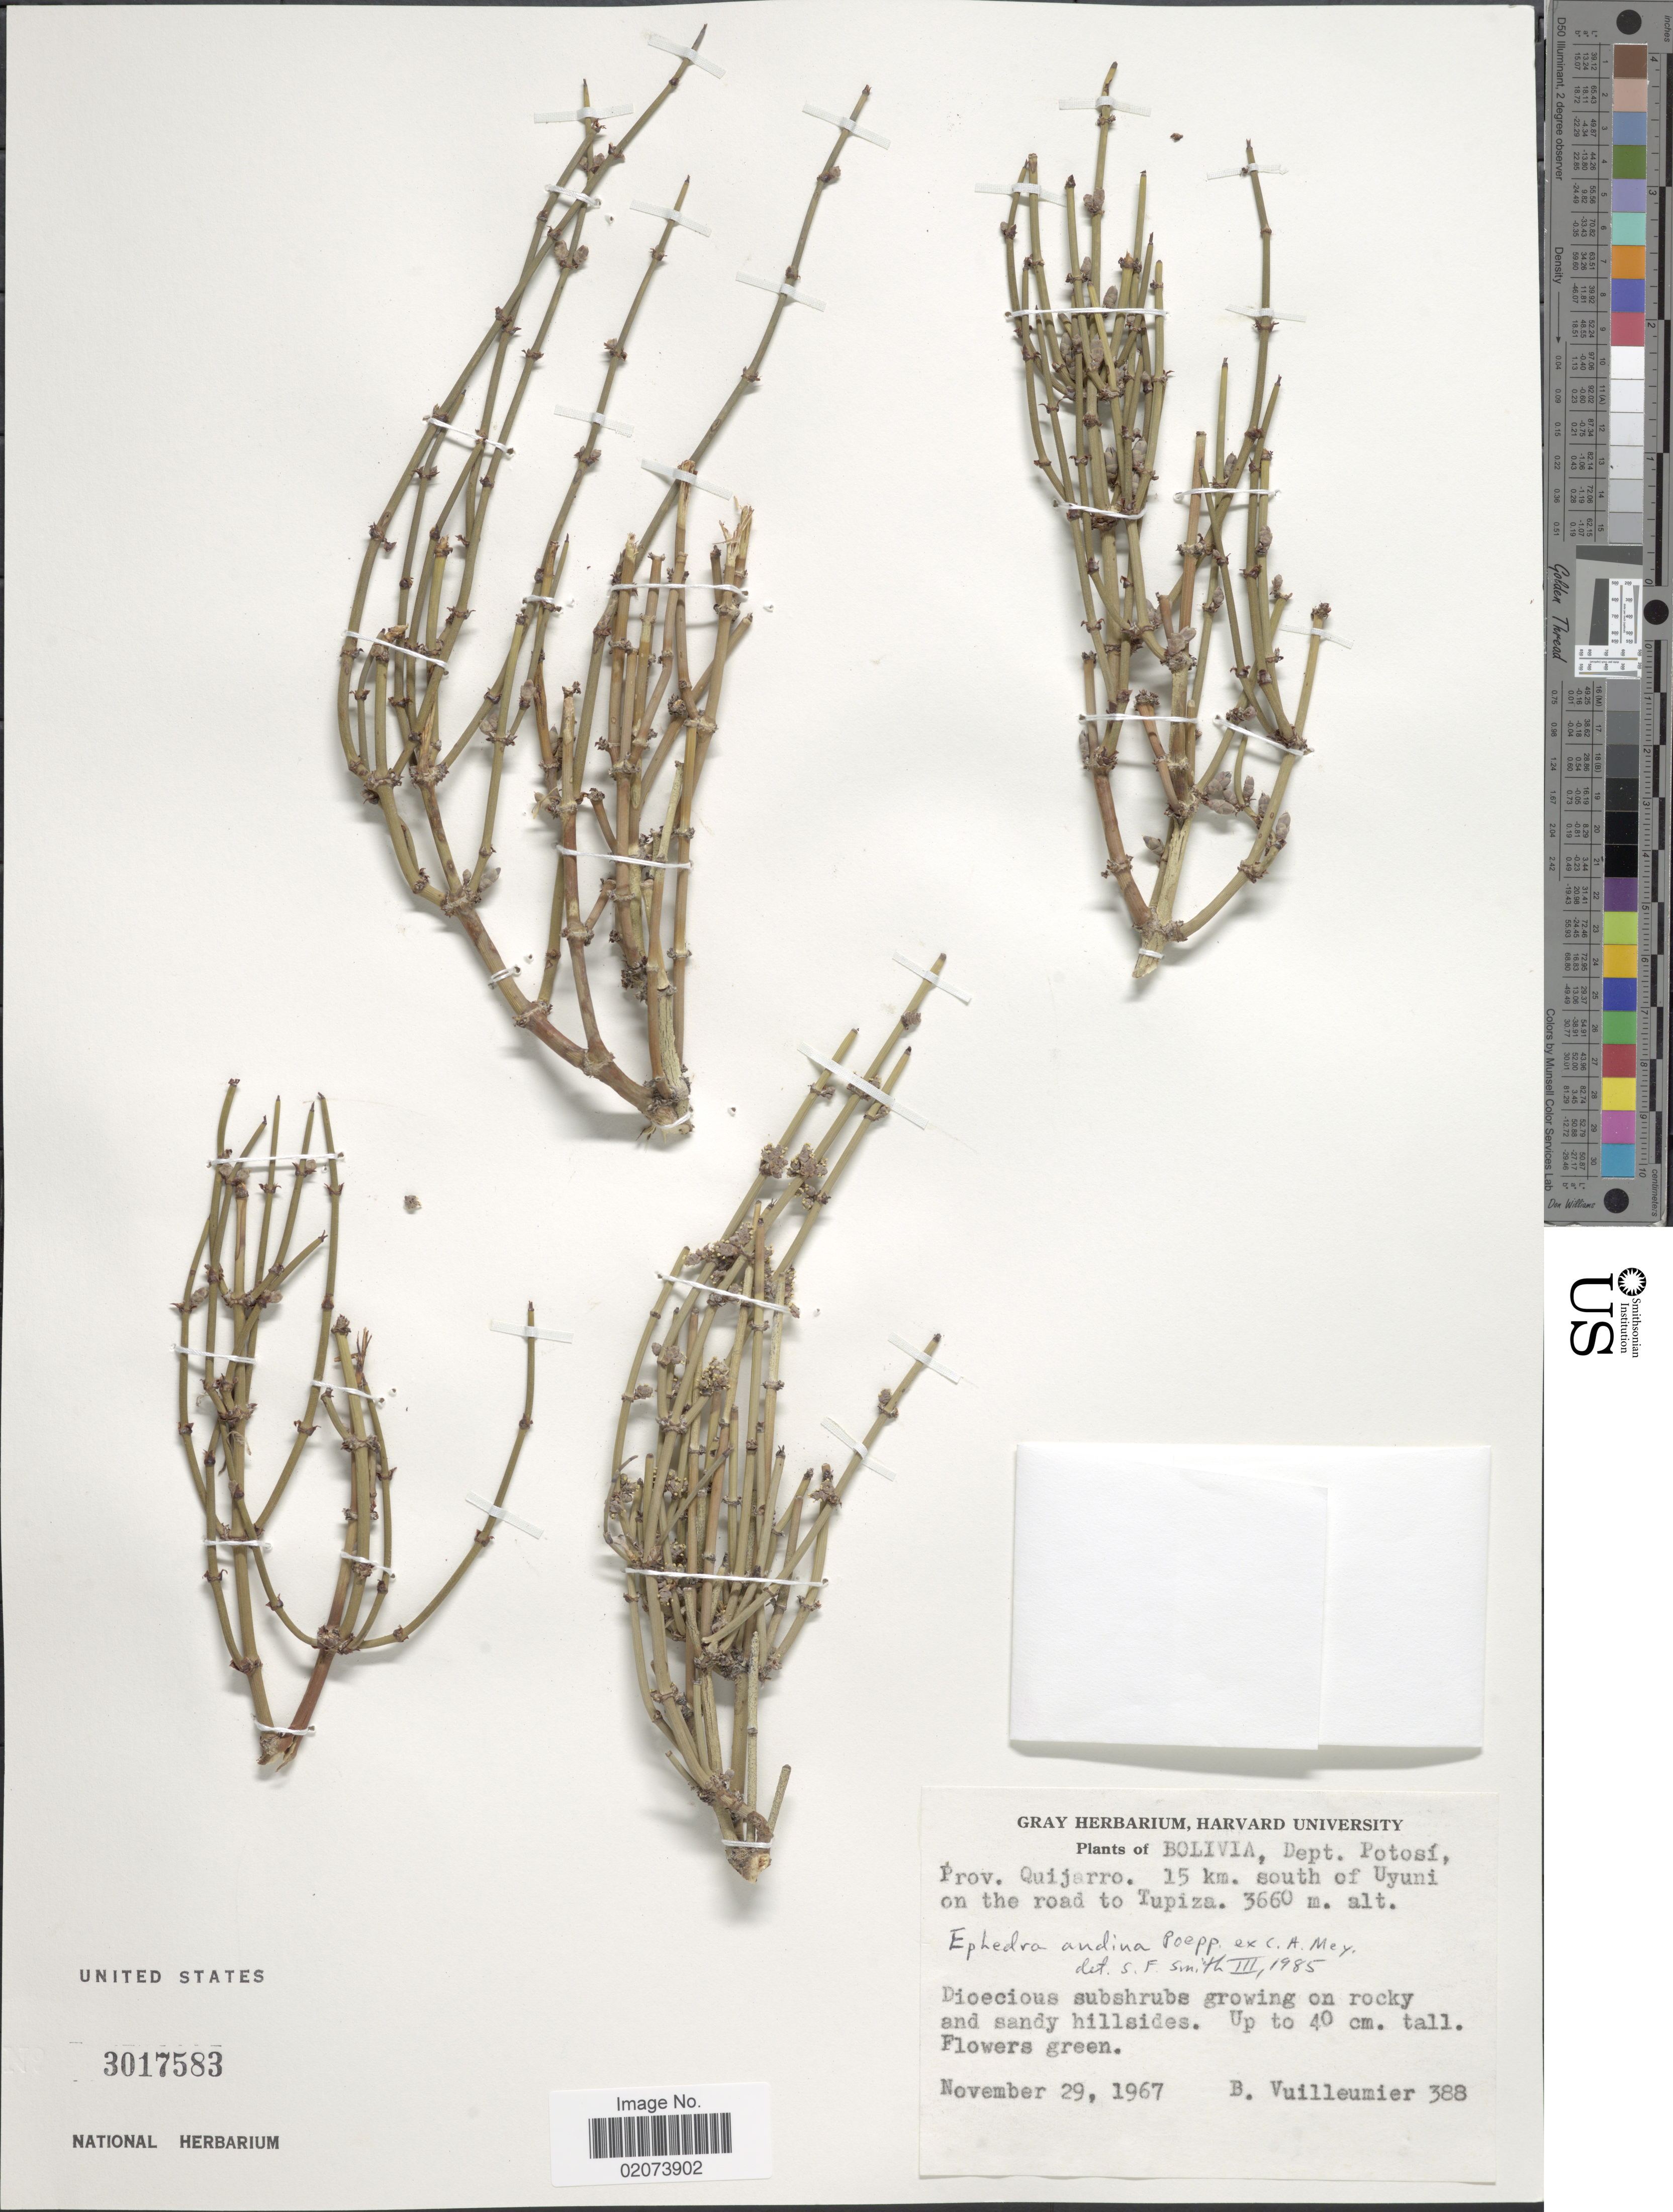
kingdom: Plantae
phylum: Tracheophyta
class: Gnetopsida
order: Ephedrales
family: Ephedraceae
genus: Ephedra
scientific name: Ephedra chilensis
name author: C. Presl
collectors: B. Vuilleumier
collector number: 388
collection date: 1967-11-29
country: Bolivia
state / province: Potosi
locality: Prov. Quijarro, 15 km south of Uyuni on the road to Tupiza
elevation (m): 3660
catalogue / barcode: US 3017583